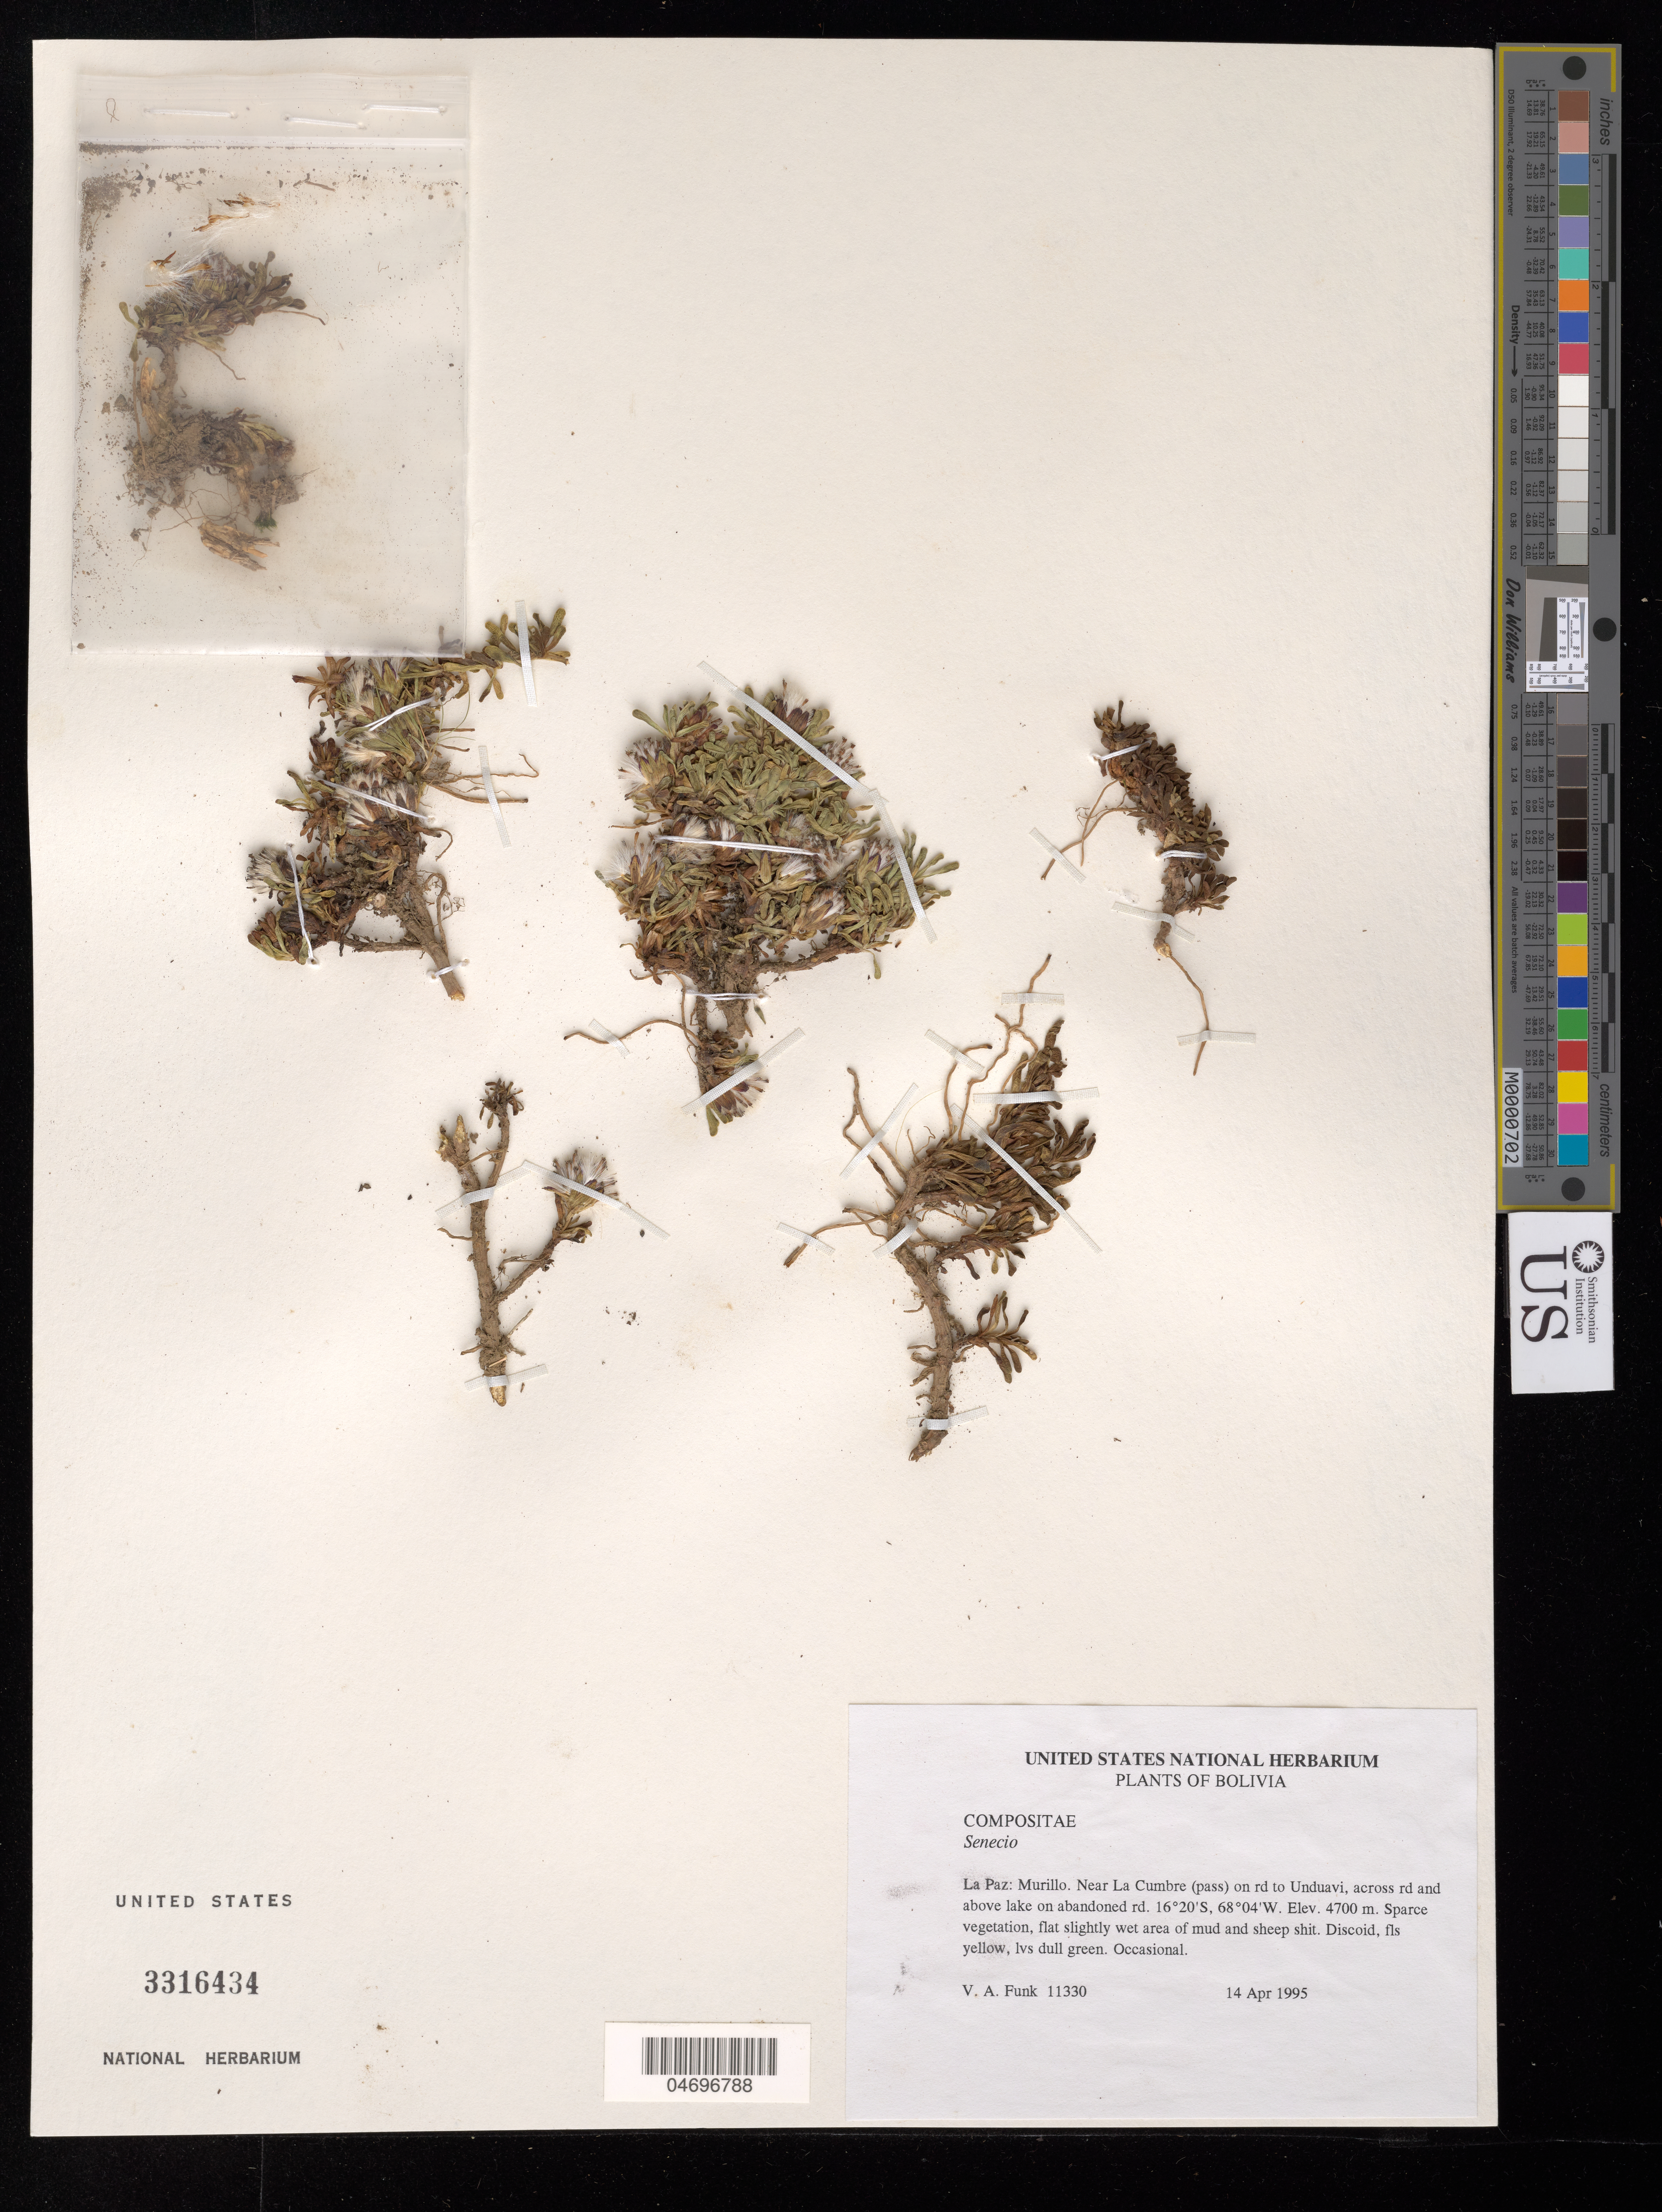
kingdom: Plantae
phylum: Tracheophyta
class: Magnoliopsida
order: Asterales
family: Asteraceae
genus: Senecio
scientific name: Senecio sp.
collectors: V. Funk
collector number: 11330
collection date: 1995-04-14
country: Bolivia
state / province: La Paz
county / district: Murillo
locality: La Cumbre (pass) on rd to Unduavi, across rd and above lake on abandoned road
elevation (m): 4700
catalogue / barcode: US 3316434